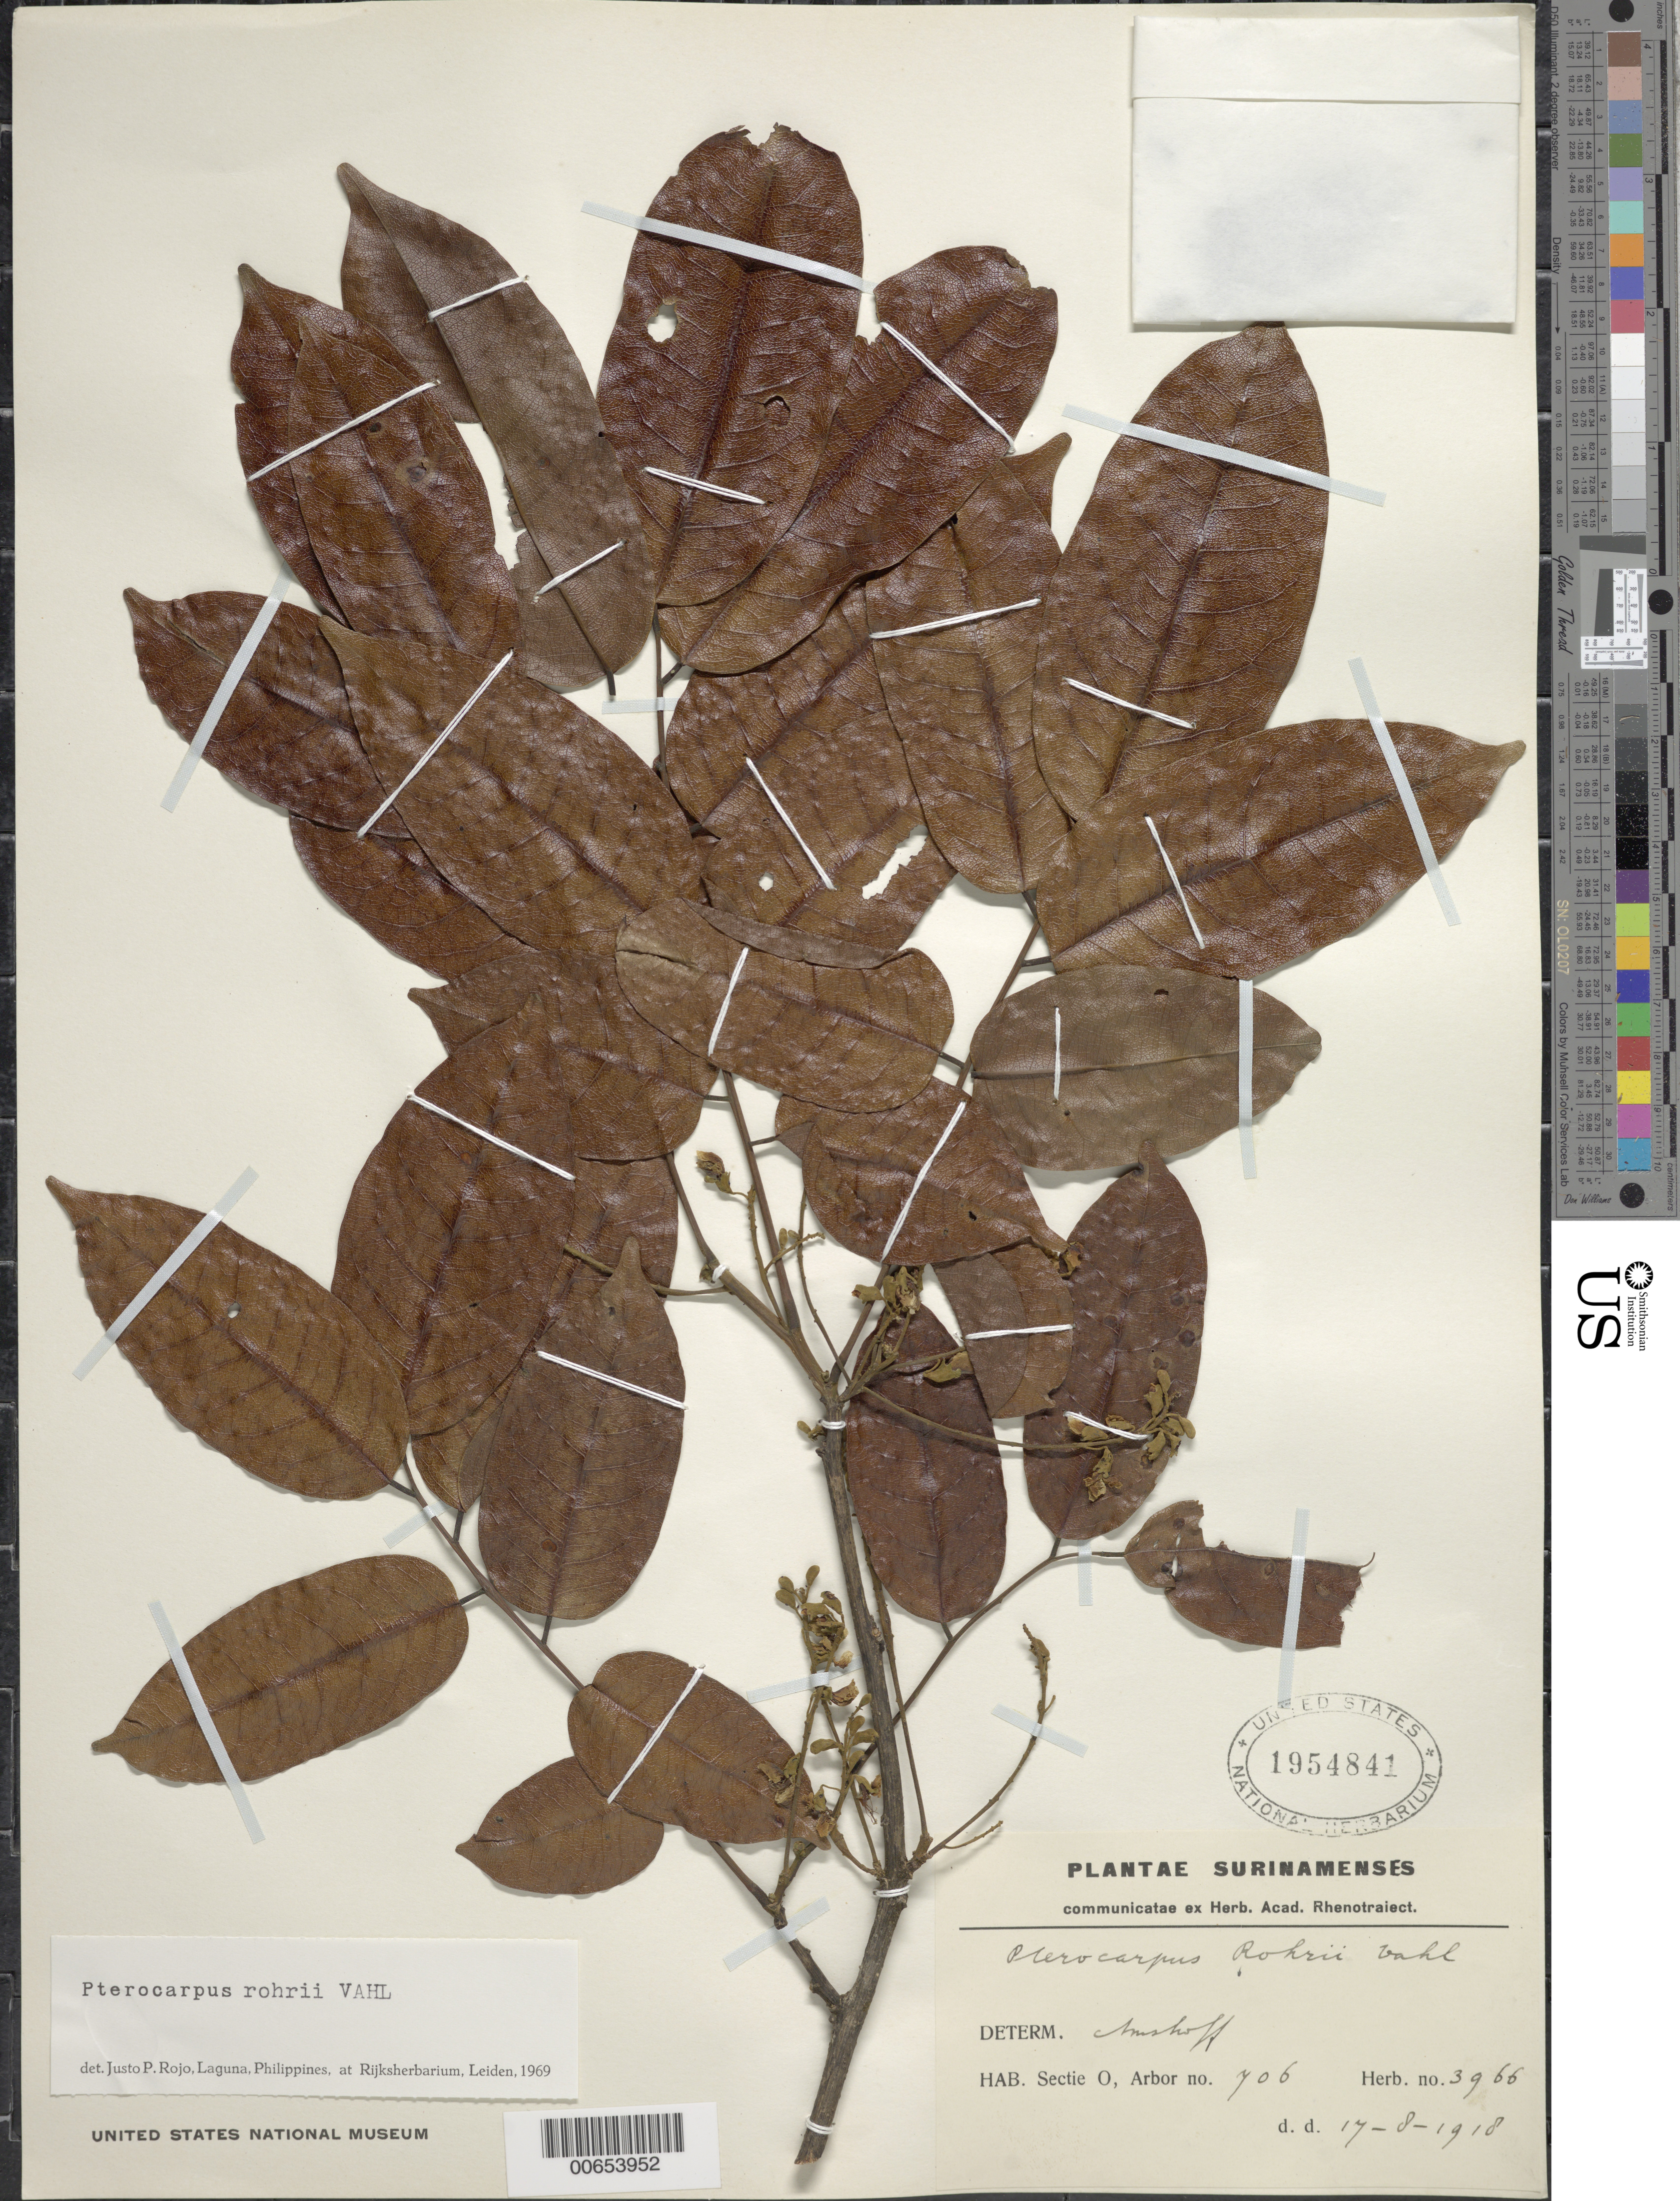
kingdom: Plantae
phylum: Tracheophyta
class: Magnoliopsida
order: Fabales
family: Fabaceae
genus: Pterocarpus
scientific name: Pterocarpus rohrii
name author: Vahl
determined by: Rojo, Justo P., (L), Nationaal Herbarium Nederland, Leiden University branch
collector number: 3966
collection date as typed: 17-Aug-18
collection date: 1918-08-17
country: Suriname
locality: Sectie O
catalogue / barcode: US 1954841